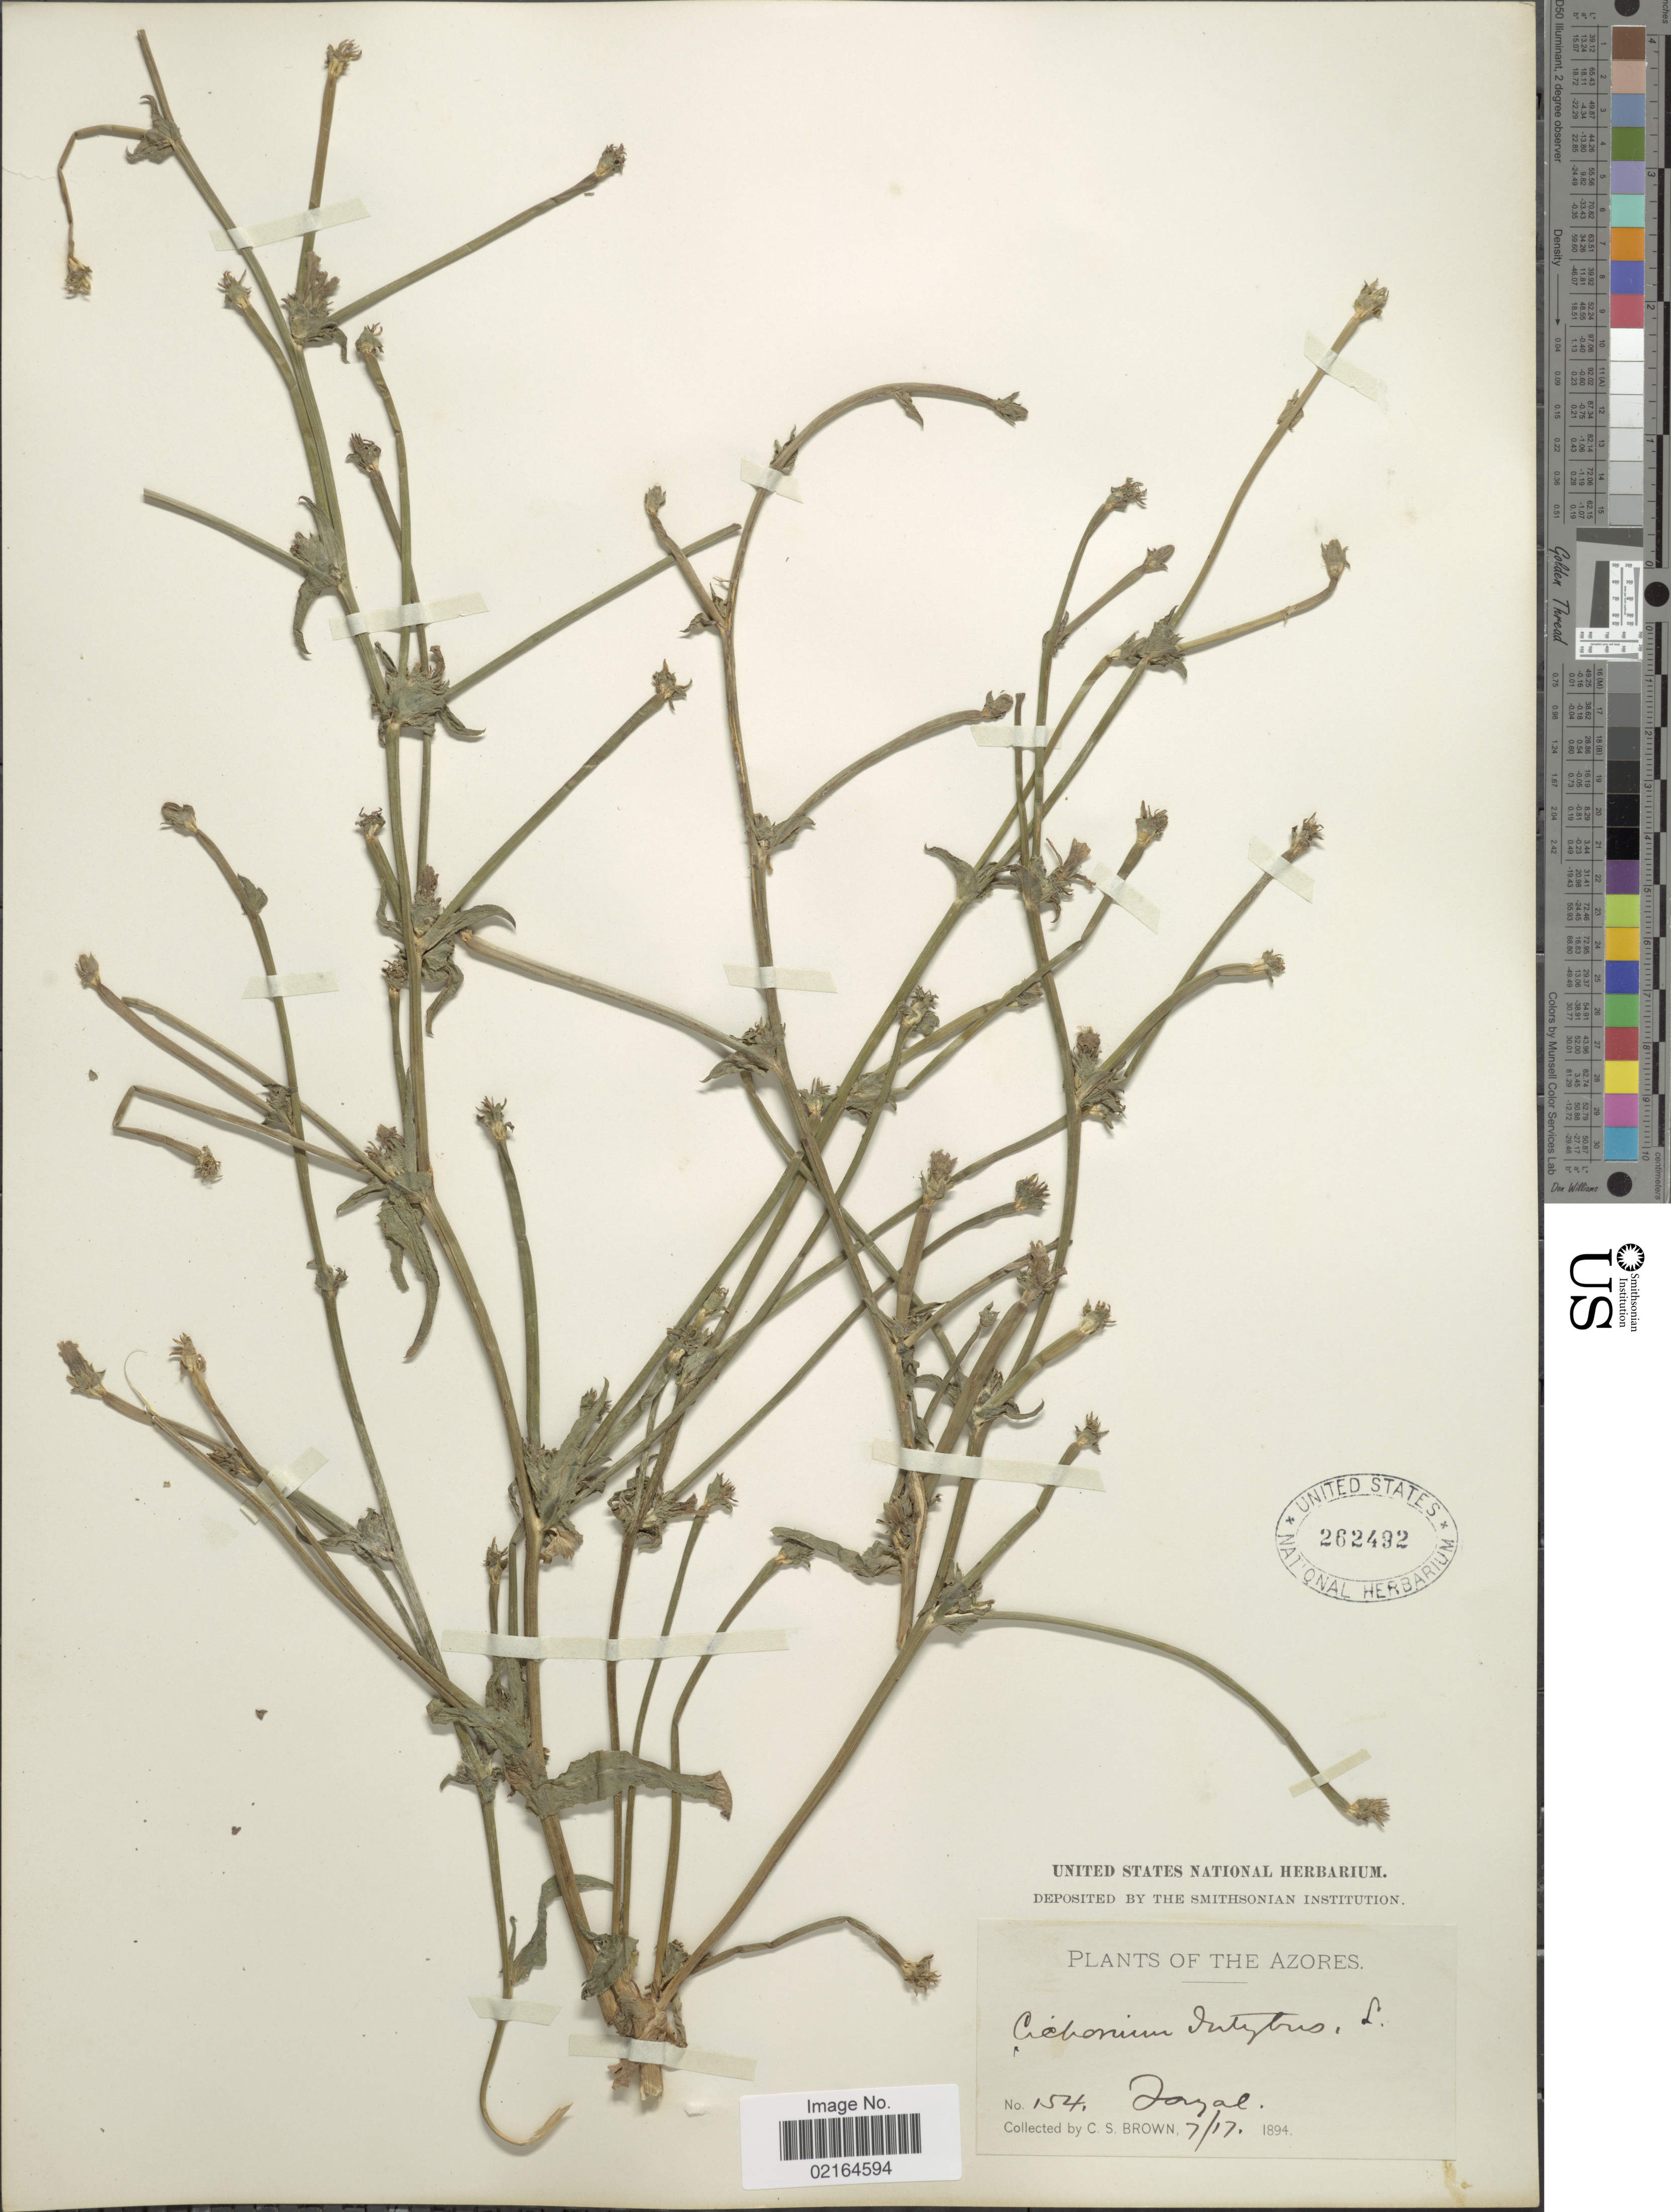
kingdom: Plantae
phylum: Tracheophyta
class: Magnoliopsida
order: Asterales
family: Asteraceae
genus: Cichorium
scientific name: Cichorium intybus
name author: L.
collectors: C. S. Brown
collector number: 154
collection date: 1894-07-17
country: Portugal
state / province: Azores (Aut. Reg.)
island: Faial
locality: Faial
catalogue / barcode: US 262492